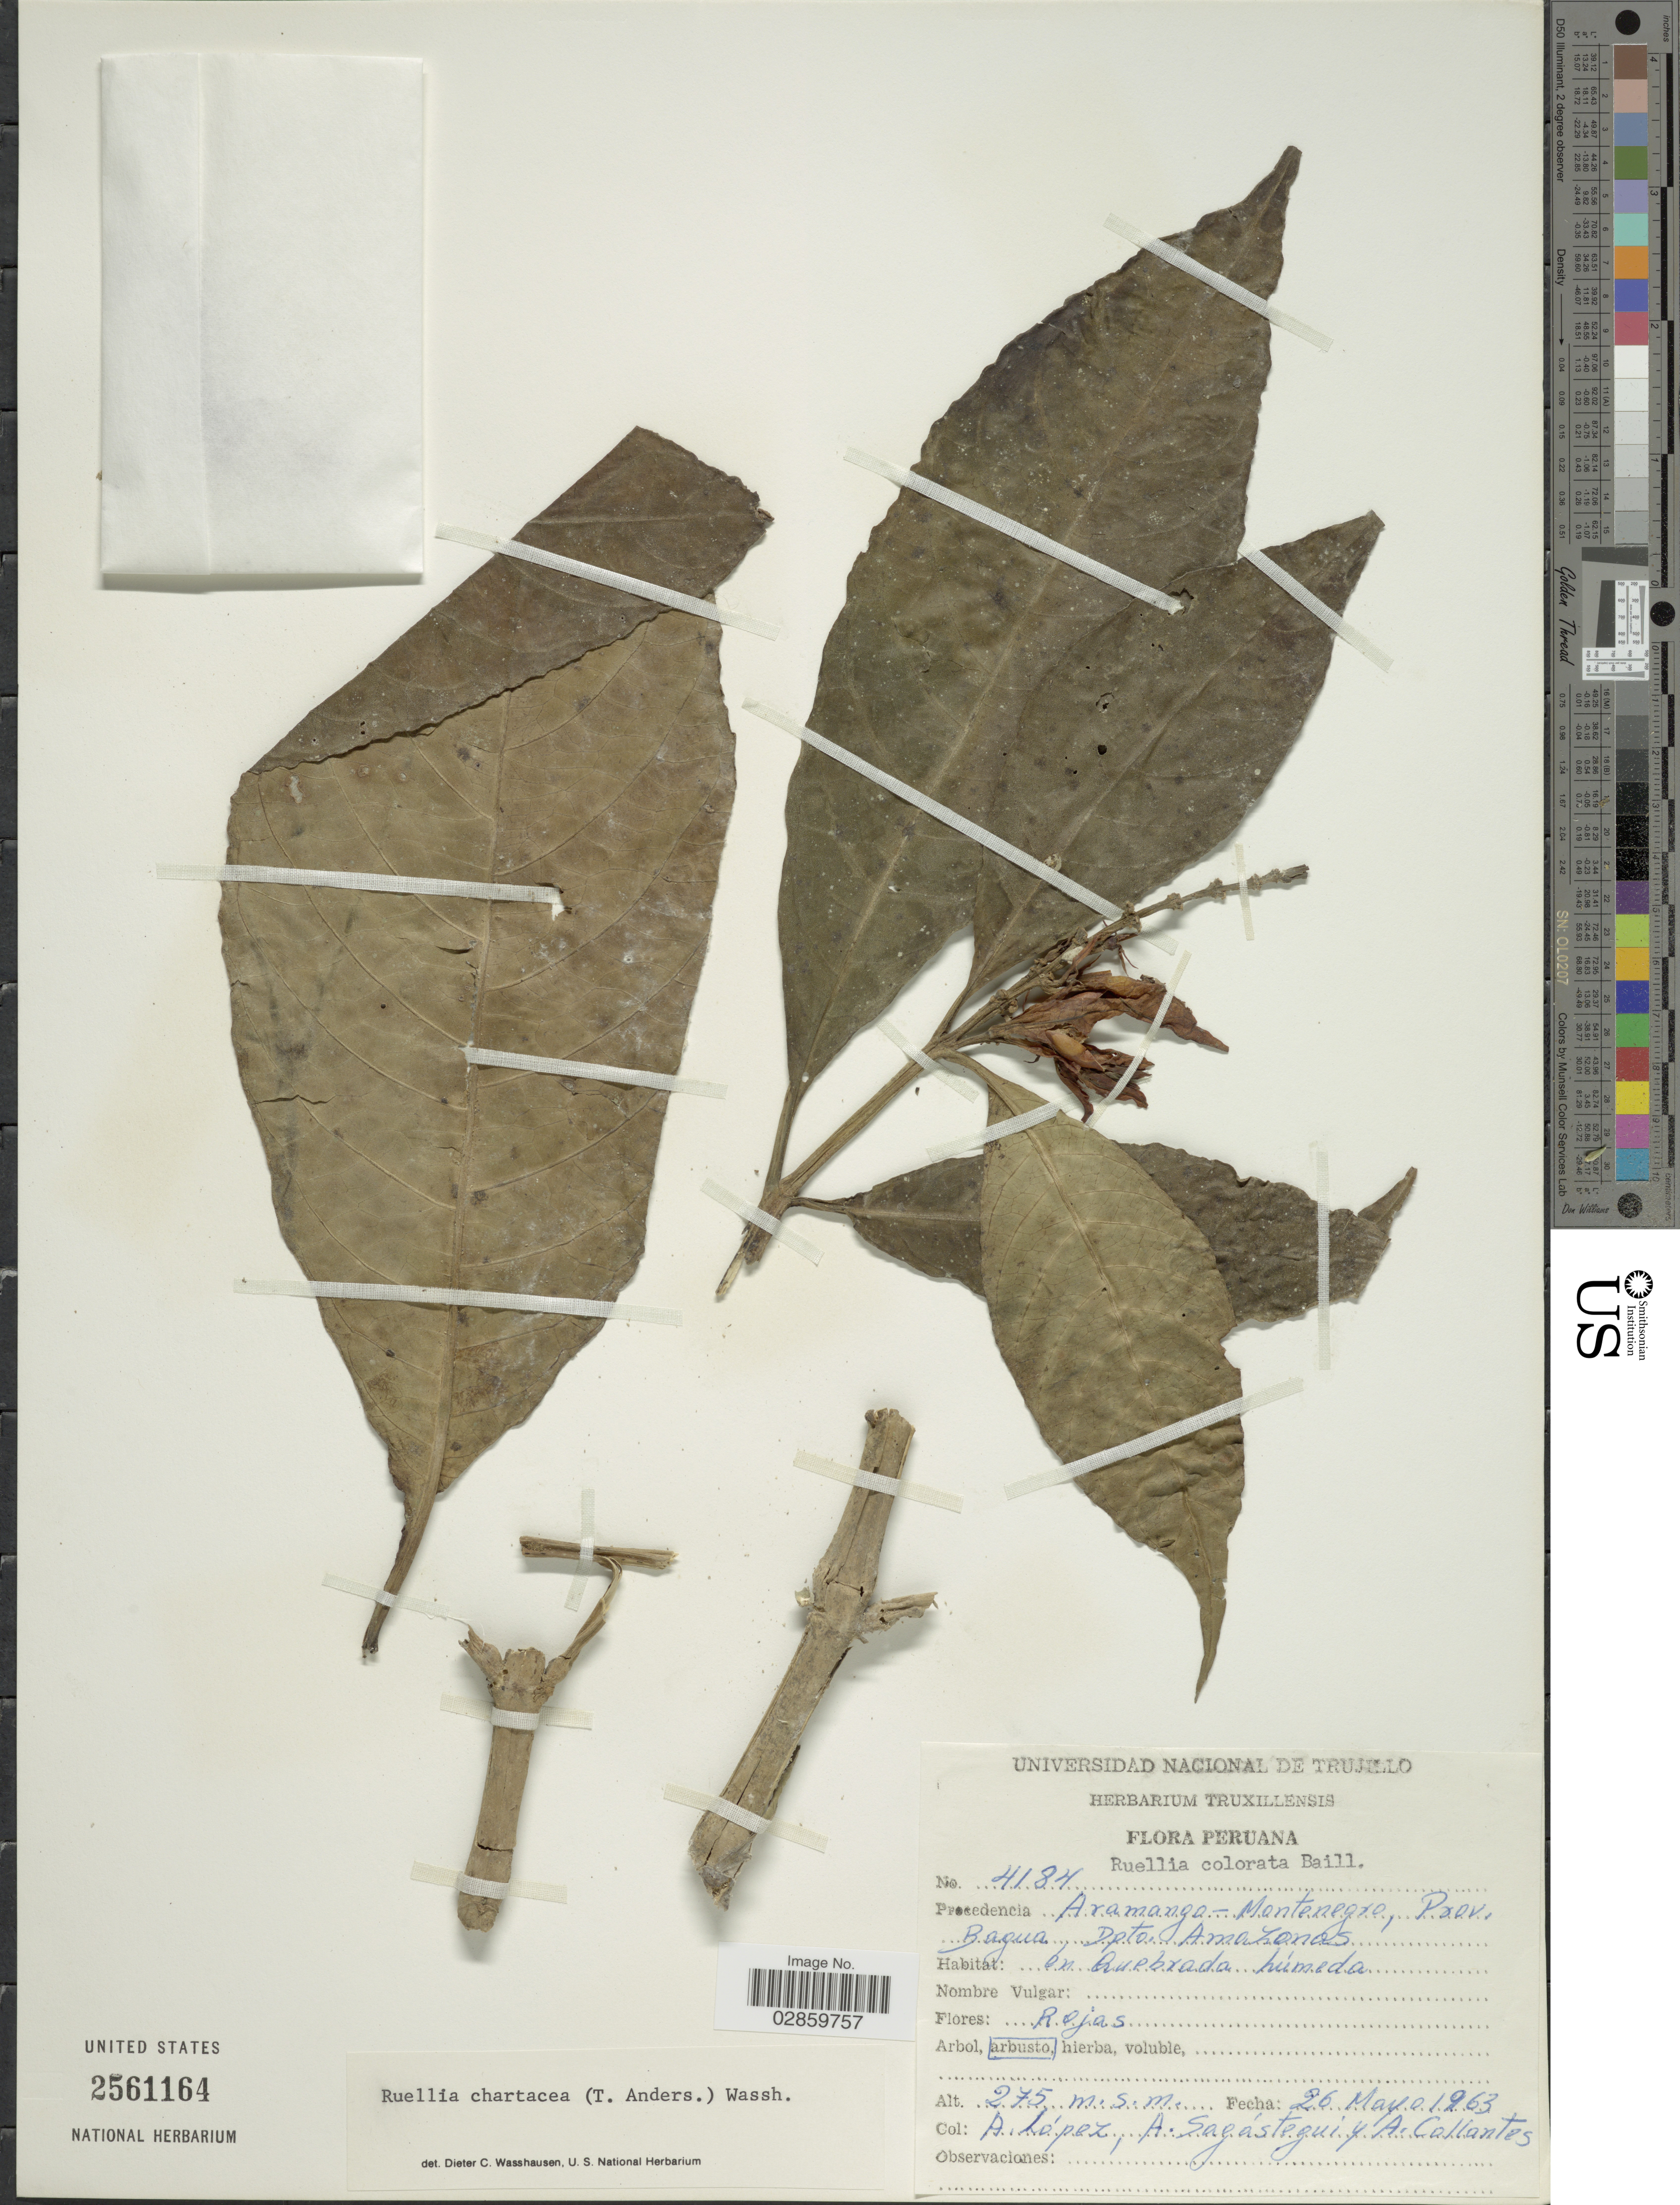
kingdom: Plantae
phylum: Tracheophyta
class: Magnoliopsida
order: Lamiales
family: Acanthaceae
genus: Ruellia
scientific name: Ruellia chartacea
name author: (T. Anderson) Wassh.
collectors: A. López, A. Sagástequi & A. Collantes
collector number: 4184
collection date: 1963-05-26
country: Peru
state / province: Amazonas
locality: Aramango-Montenegro, Prov. Bagua, Dpto. Amazonas.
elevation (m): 275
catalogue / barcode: US 2561164